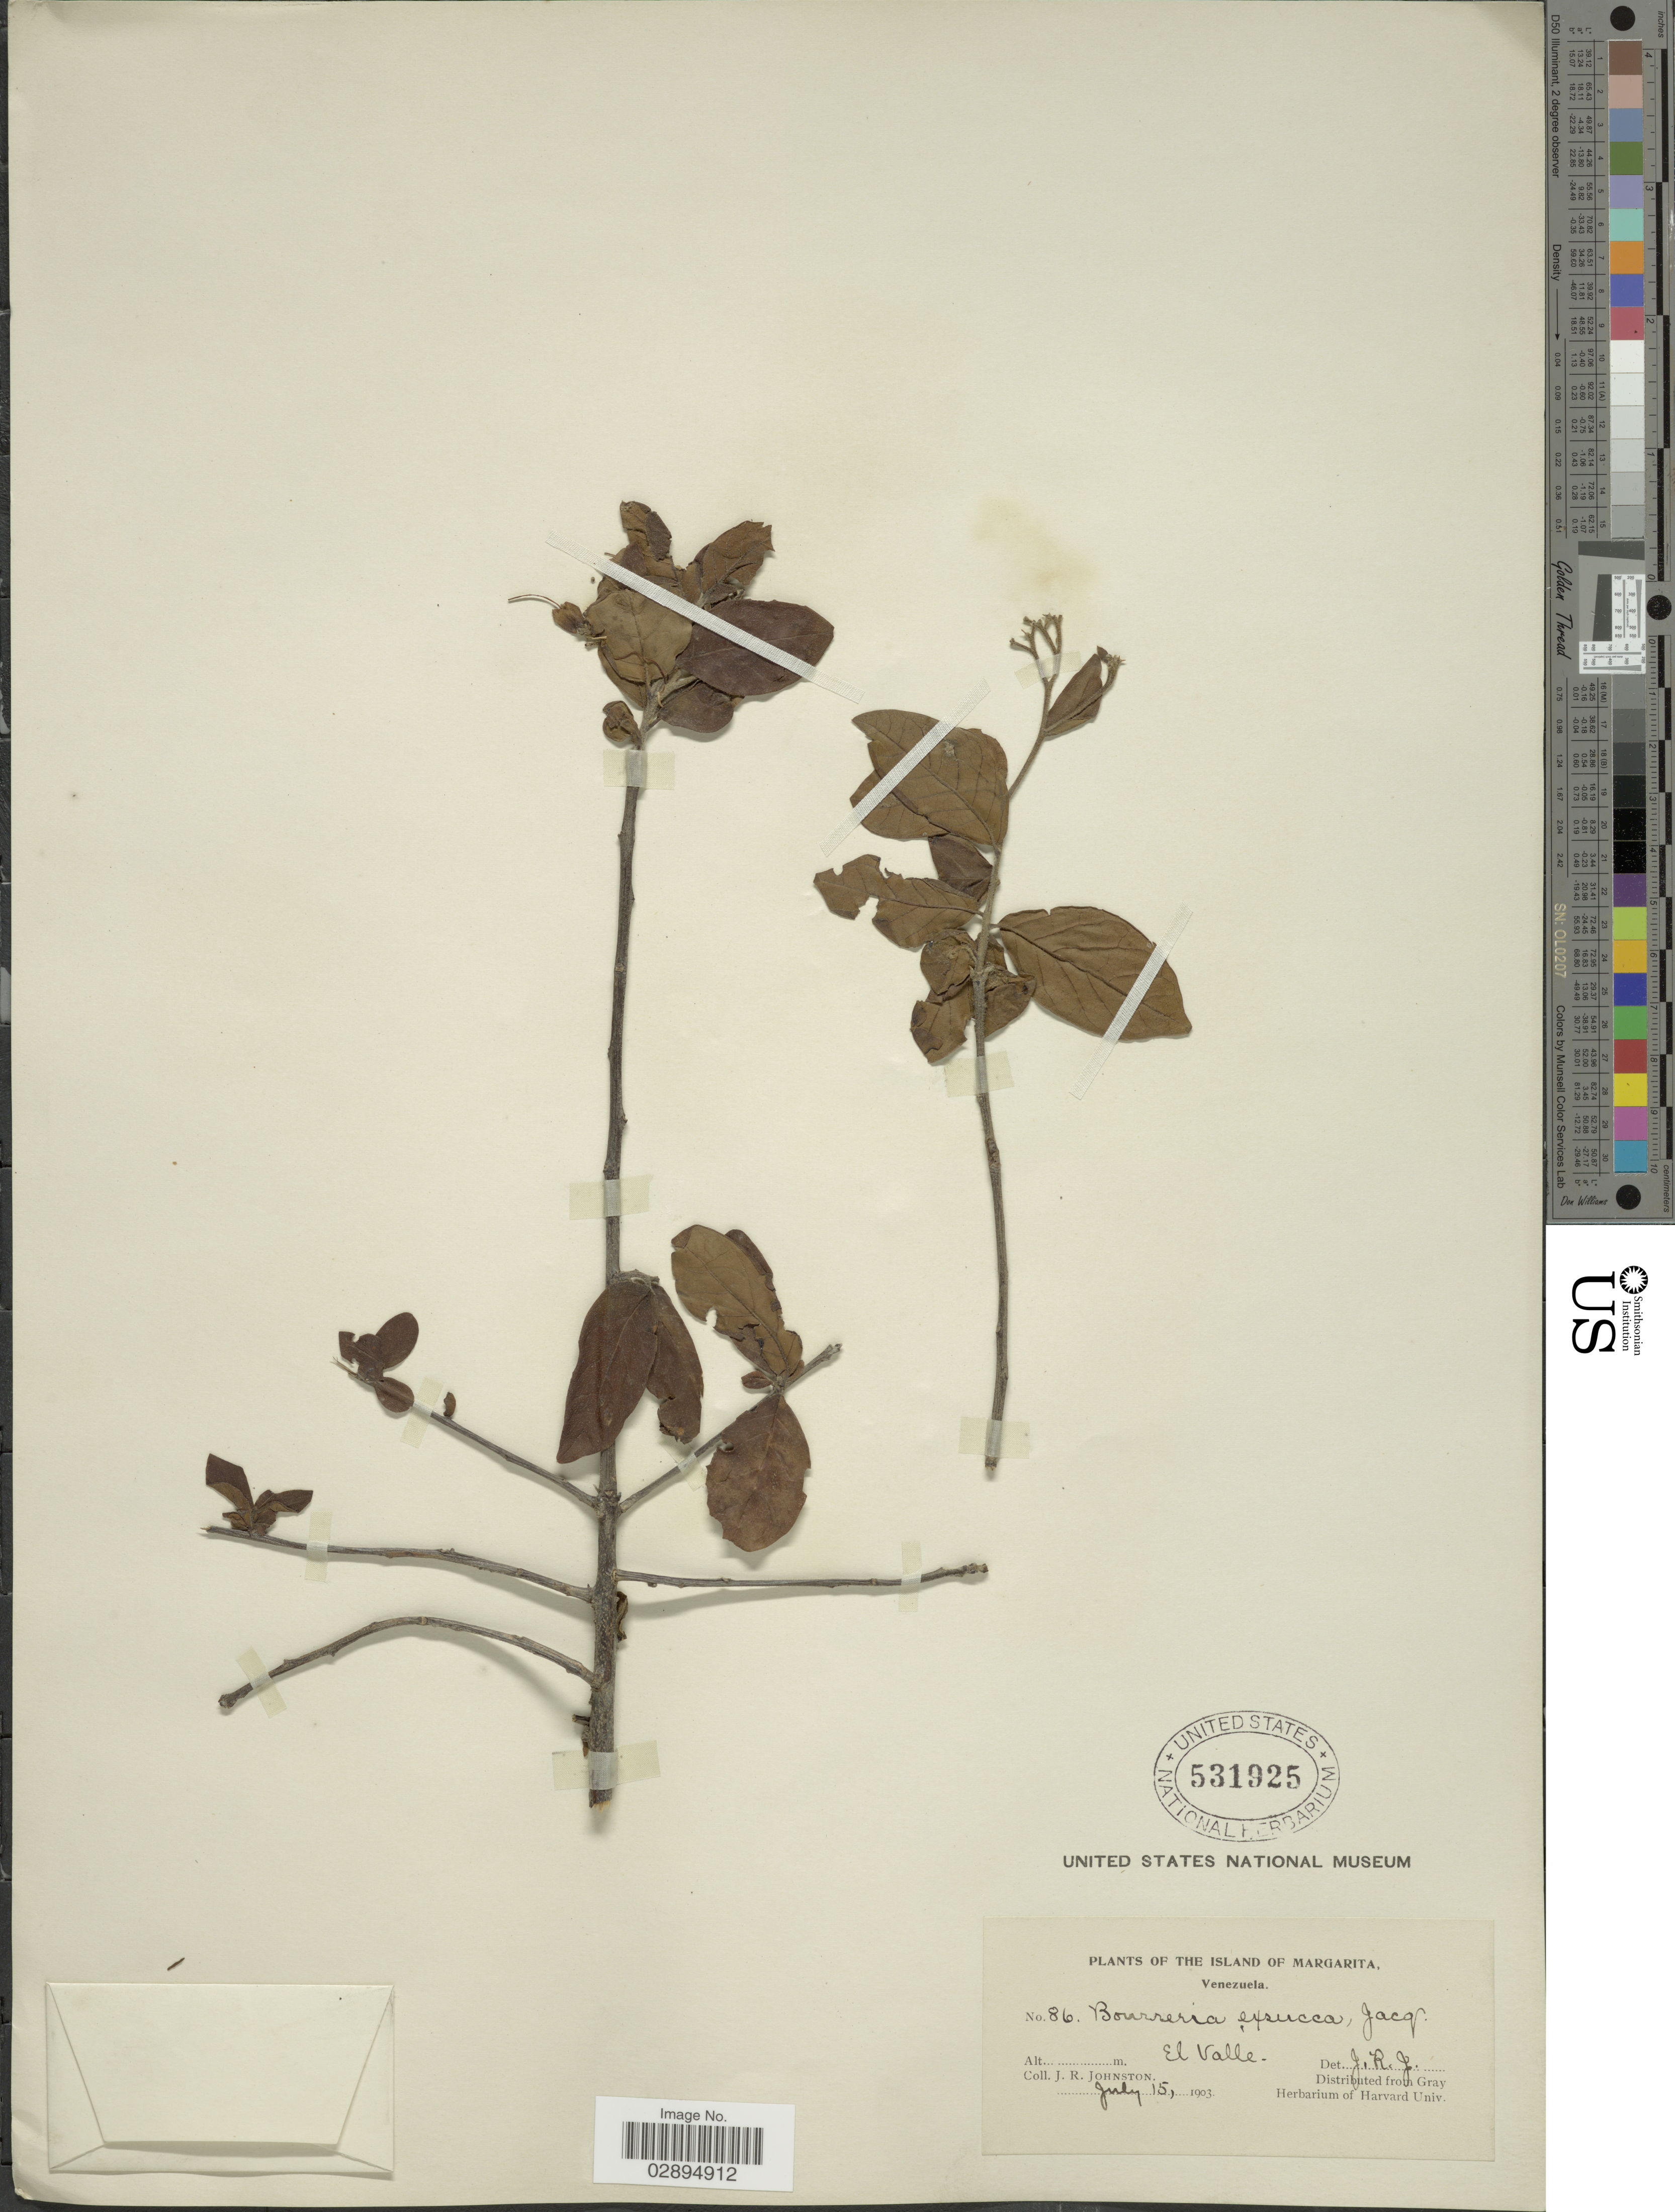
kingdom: Plantae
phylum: Tracheophyta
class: Magnoliopsida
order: Boraginales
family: Ehretiaceae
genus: Bourreria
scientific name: Bourreria exsucca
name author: (L.) Jacq.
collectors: J. Johnston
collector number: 86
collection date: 1903-07-15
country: Venezuela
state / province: Nueva Esparta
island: Margarita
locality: The Island of Margarita. El Valle.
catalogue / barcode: US 531925